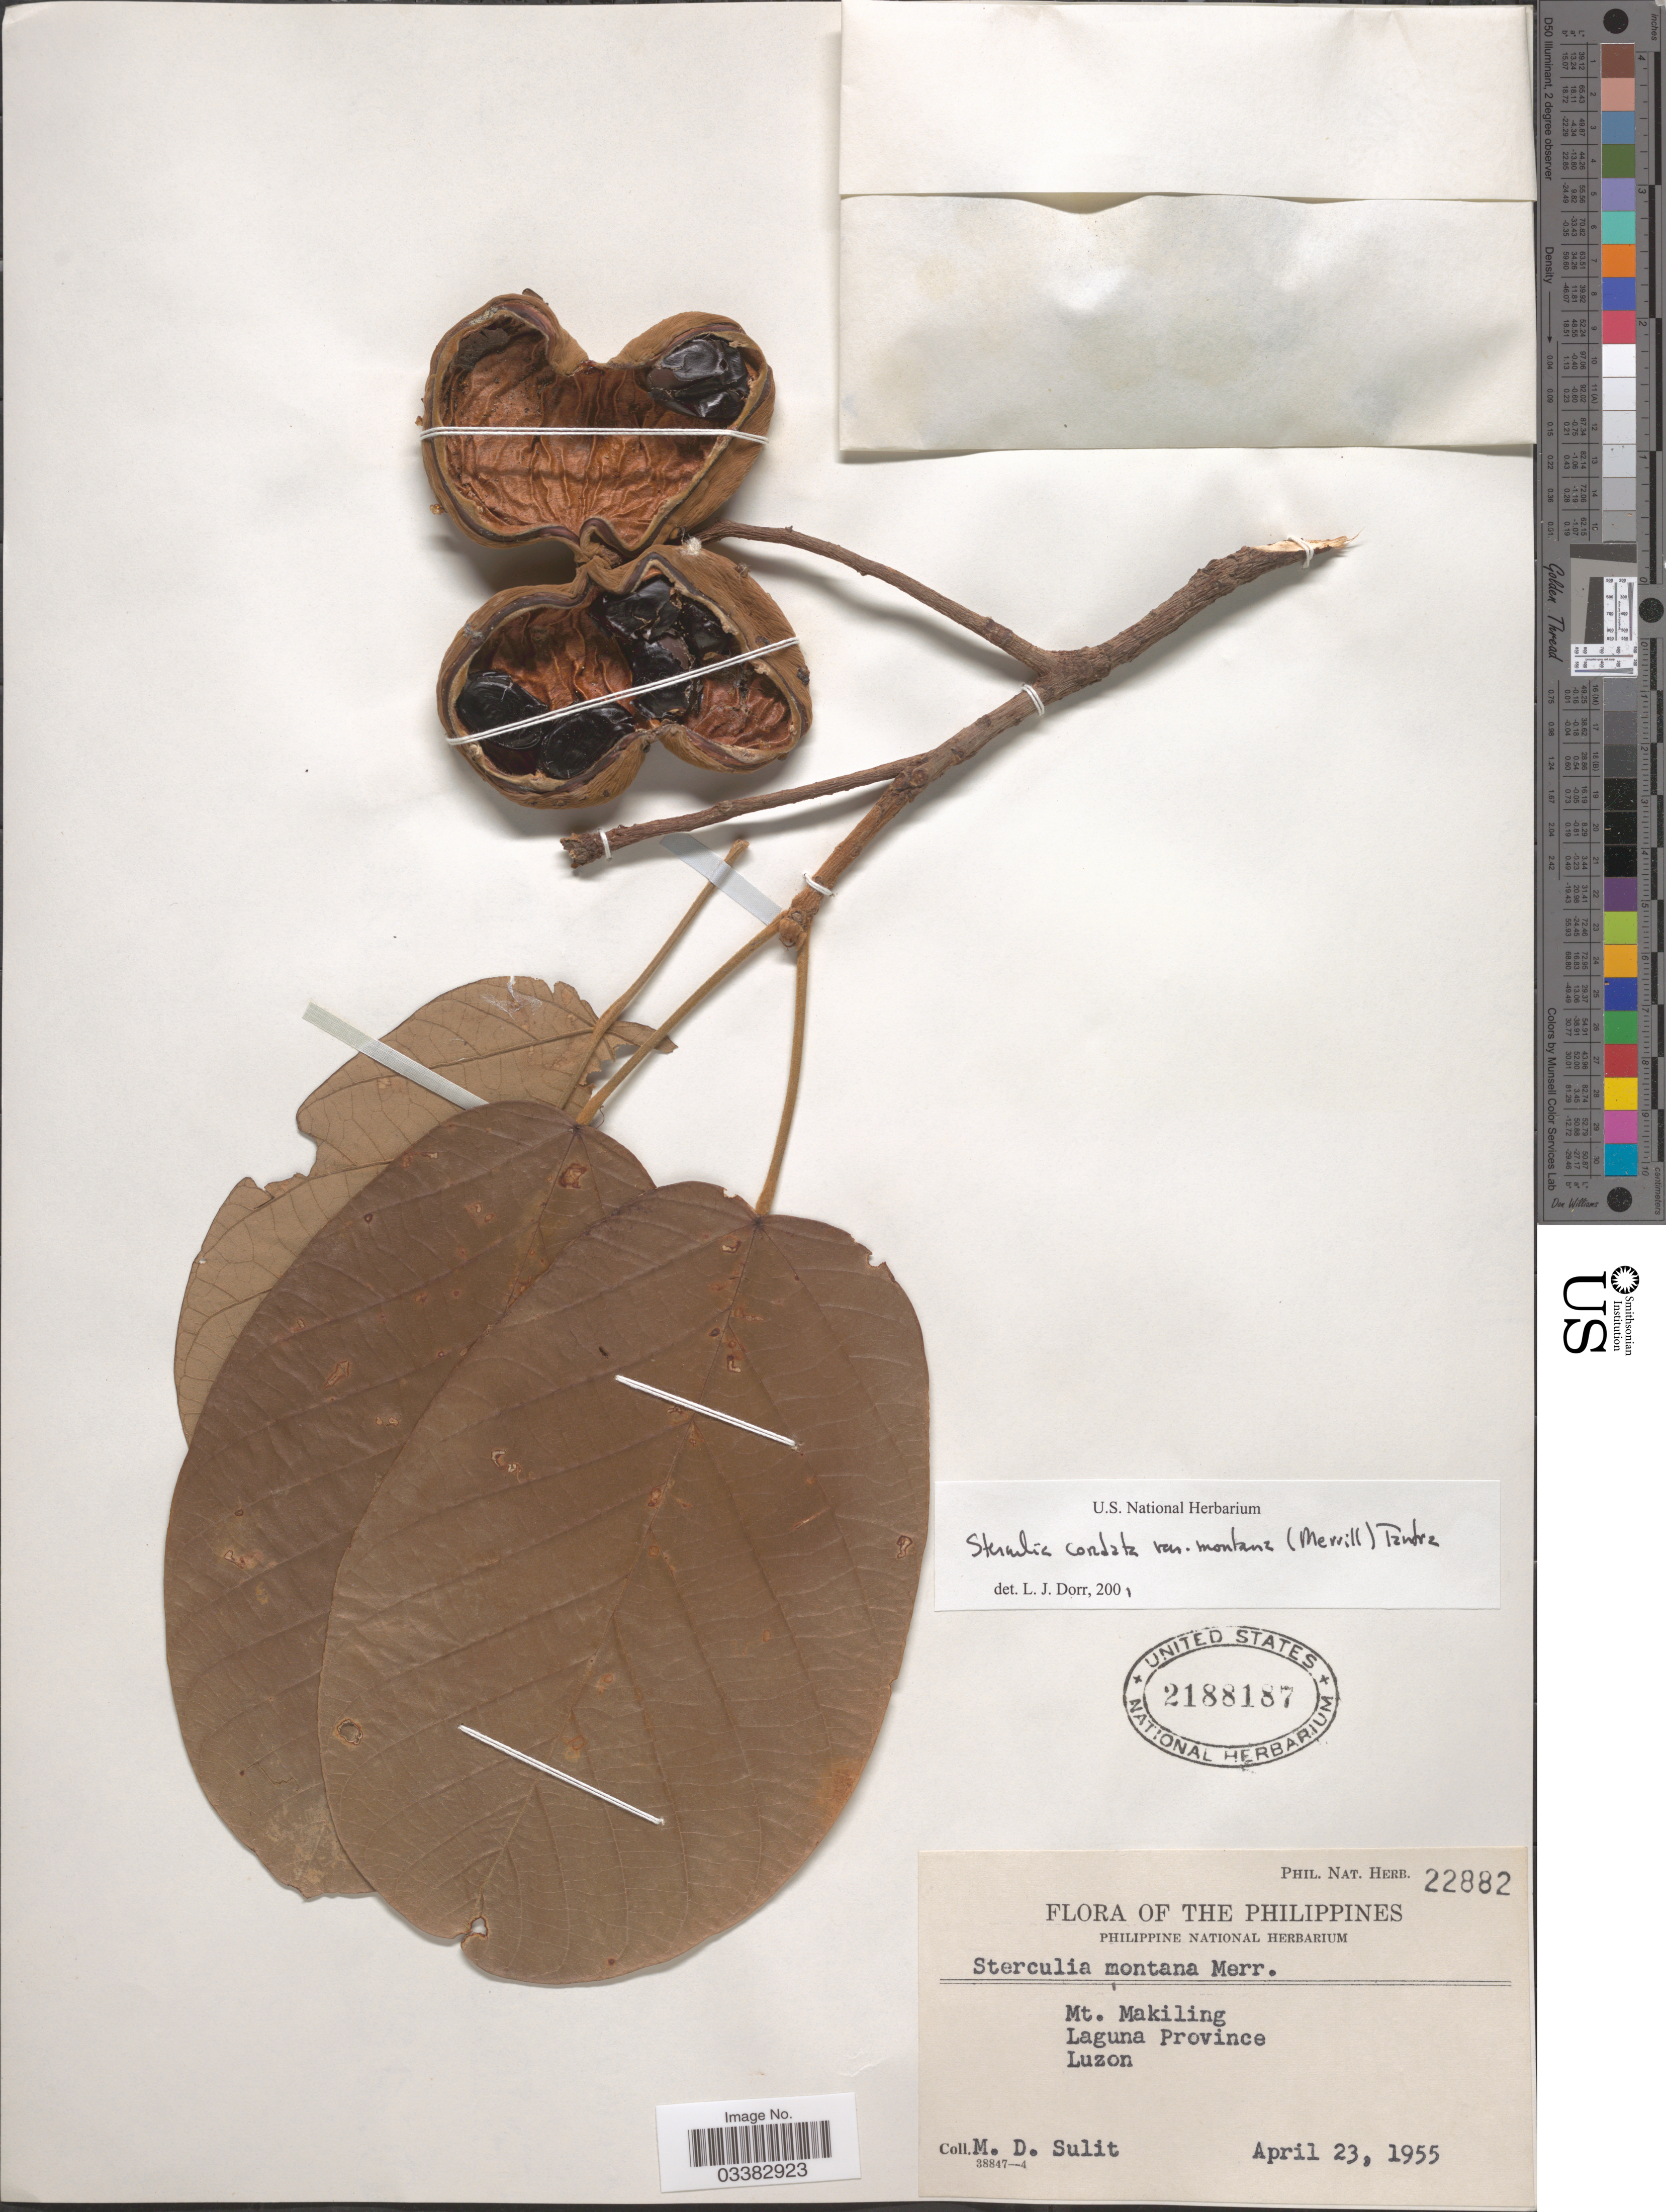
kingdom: Plantae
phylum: Tracheophyta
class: Magnoliopsida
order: Malvales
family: Malvaceae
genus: Sterculia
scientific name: Sterculia montana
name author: Merr.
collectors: M. Sulit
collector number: Phil. Nat. Herb. 22882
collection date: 1955-04-23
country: Philippines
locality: Mt. Makiling Laguna Province. Luzon.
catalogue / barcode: US 2188187